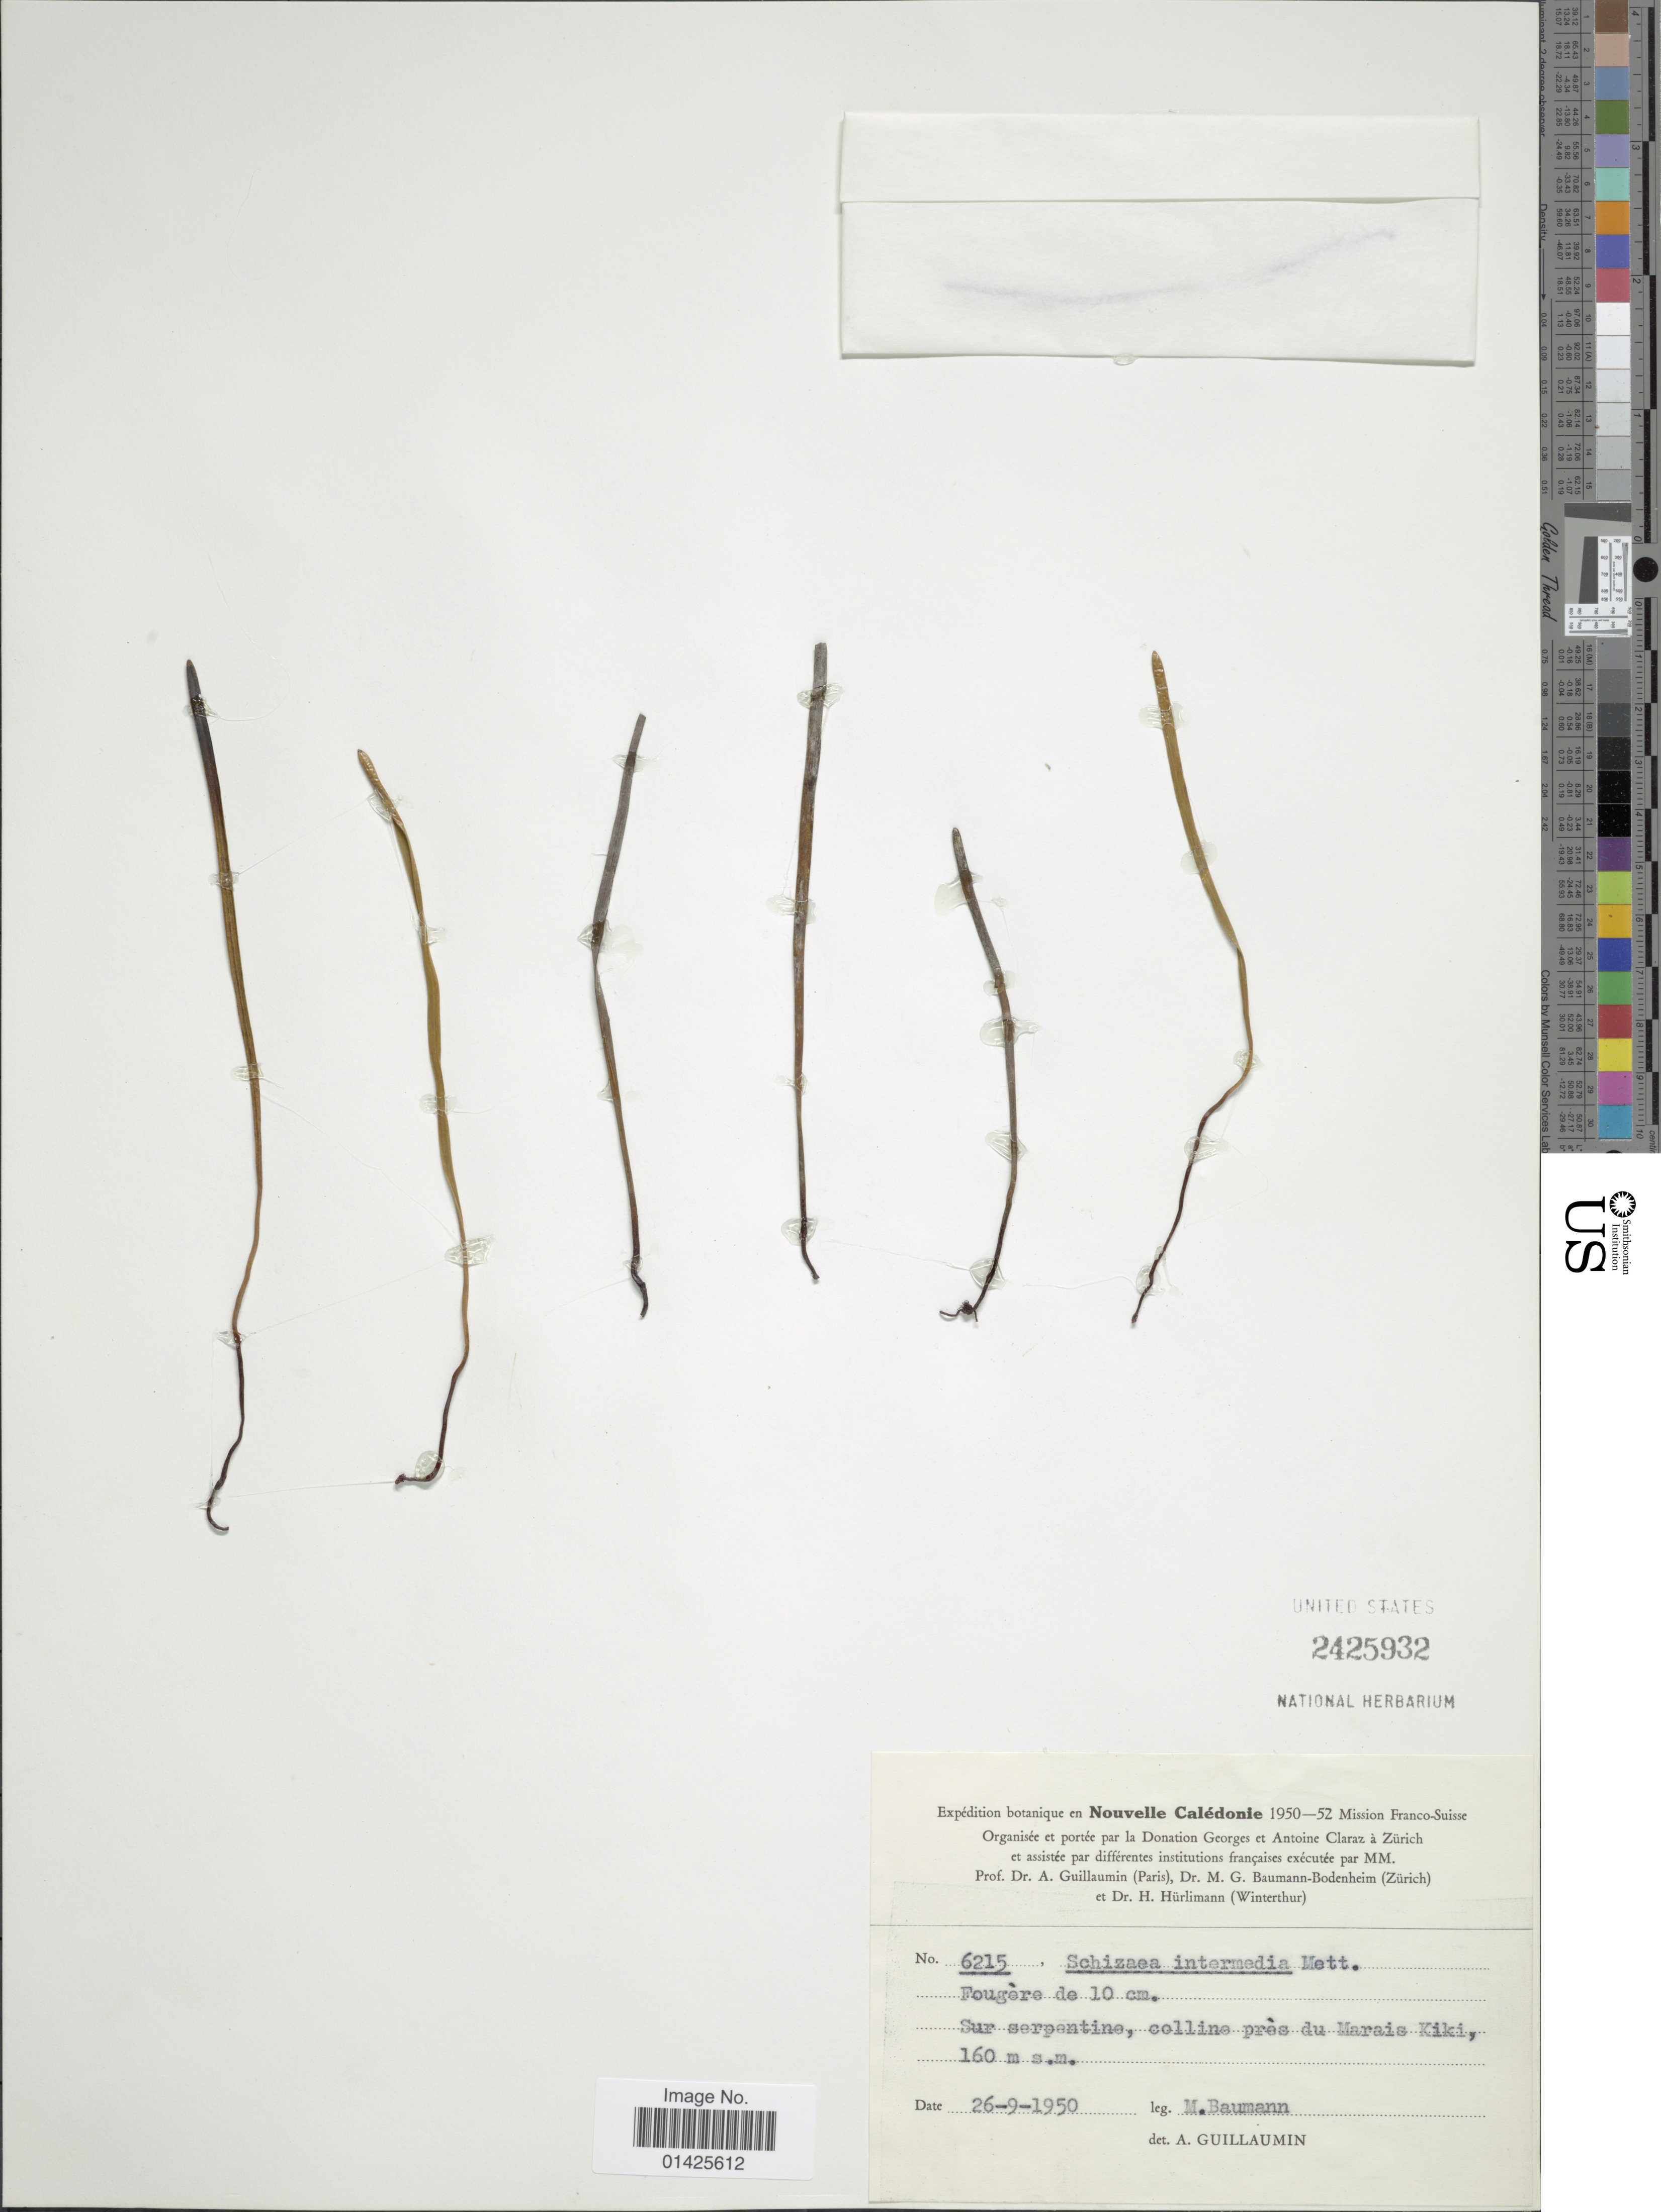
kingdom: Plantae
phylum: Tracheophyta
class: Polypodiopsida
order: Schizaeales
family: Schizaeaceae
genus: Actinostachys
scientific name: Actinostachys intermedia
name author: (Mett.) C.F. Reed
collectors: M. Baumann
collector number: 6215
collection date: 1950-09-26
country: New Caledonia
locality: Sur serpentine, colline près du Marais Kiki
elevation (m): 160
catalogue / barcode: US 2425932